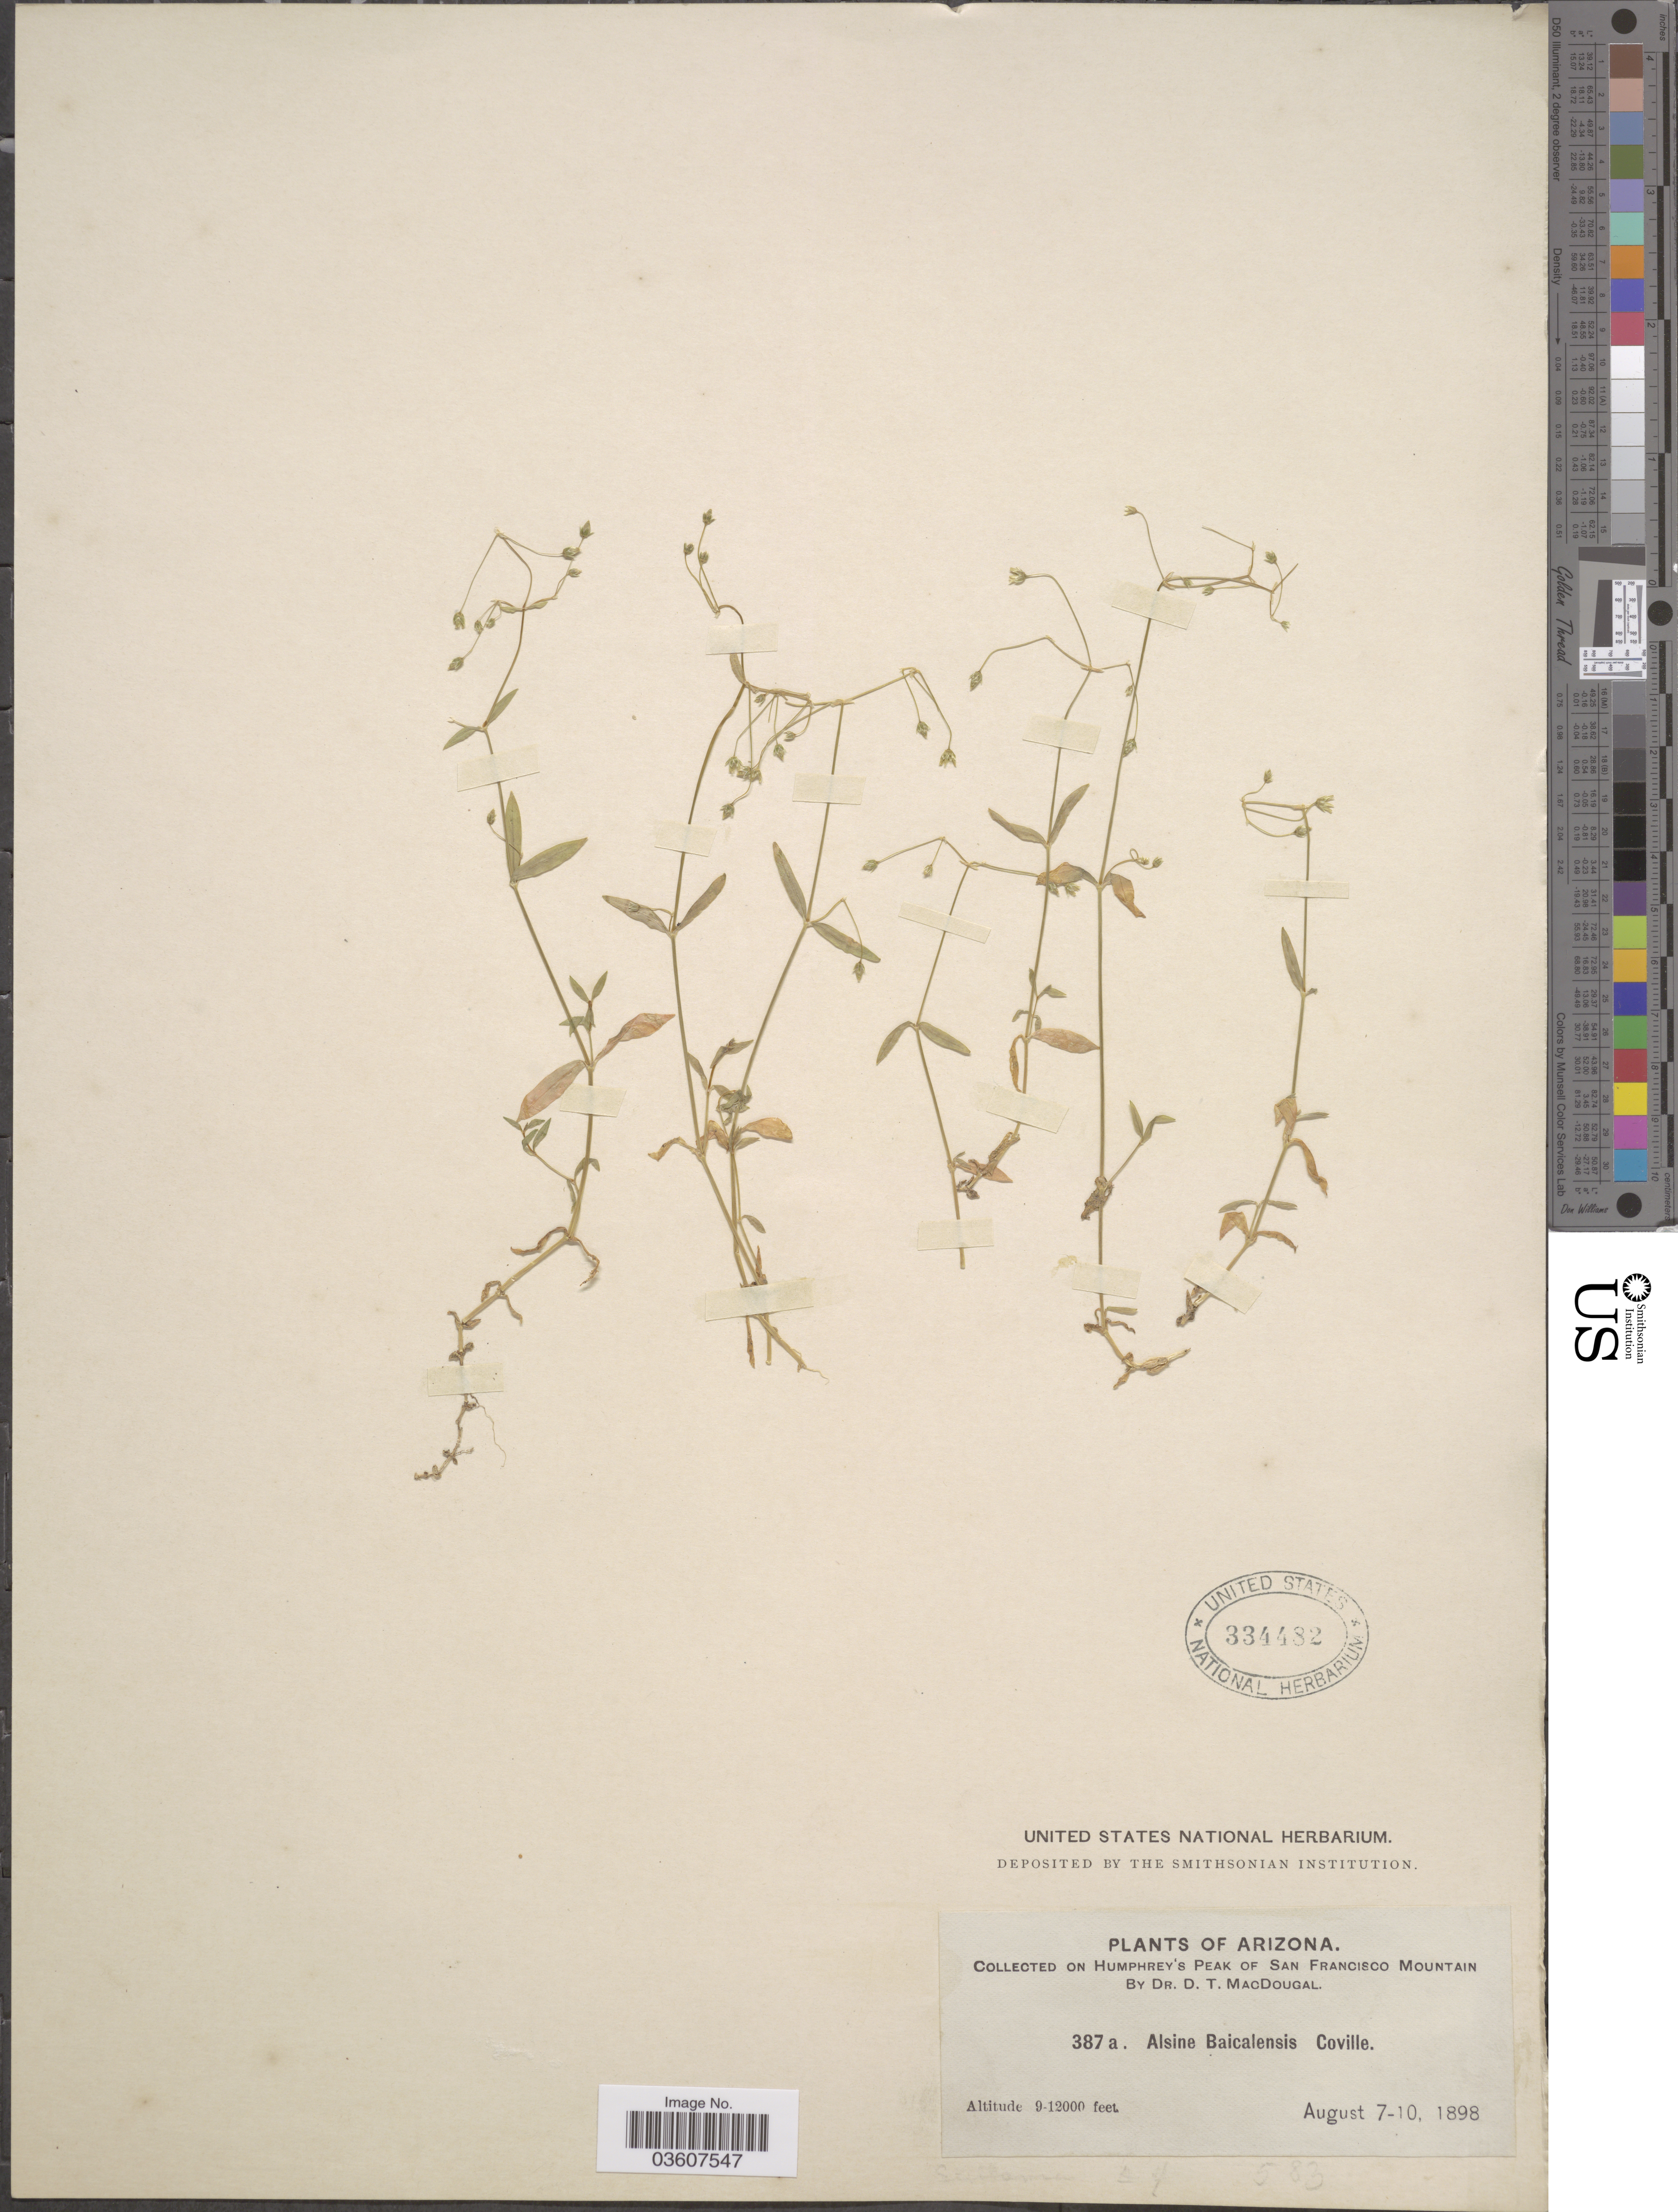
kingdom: Plantae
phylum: Tracheophyta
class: Magnoliopsida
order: Caryophyllales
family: Caryophyllaceae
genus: Stellaria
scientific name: Stellaria umbellata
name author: Turcz.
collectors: D. T. MacDougal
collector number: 387a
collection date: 1898-08-07/1898-08-10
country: United States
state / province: Arizona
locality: On Humphrey's Peak of San Francisco Mountain.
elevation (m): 2743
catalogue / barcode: US 334482